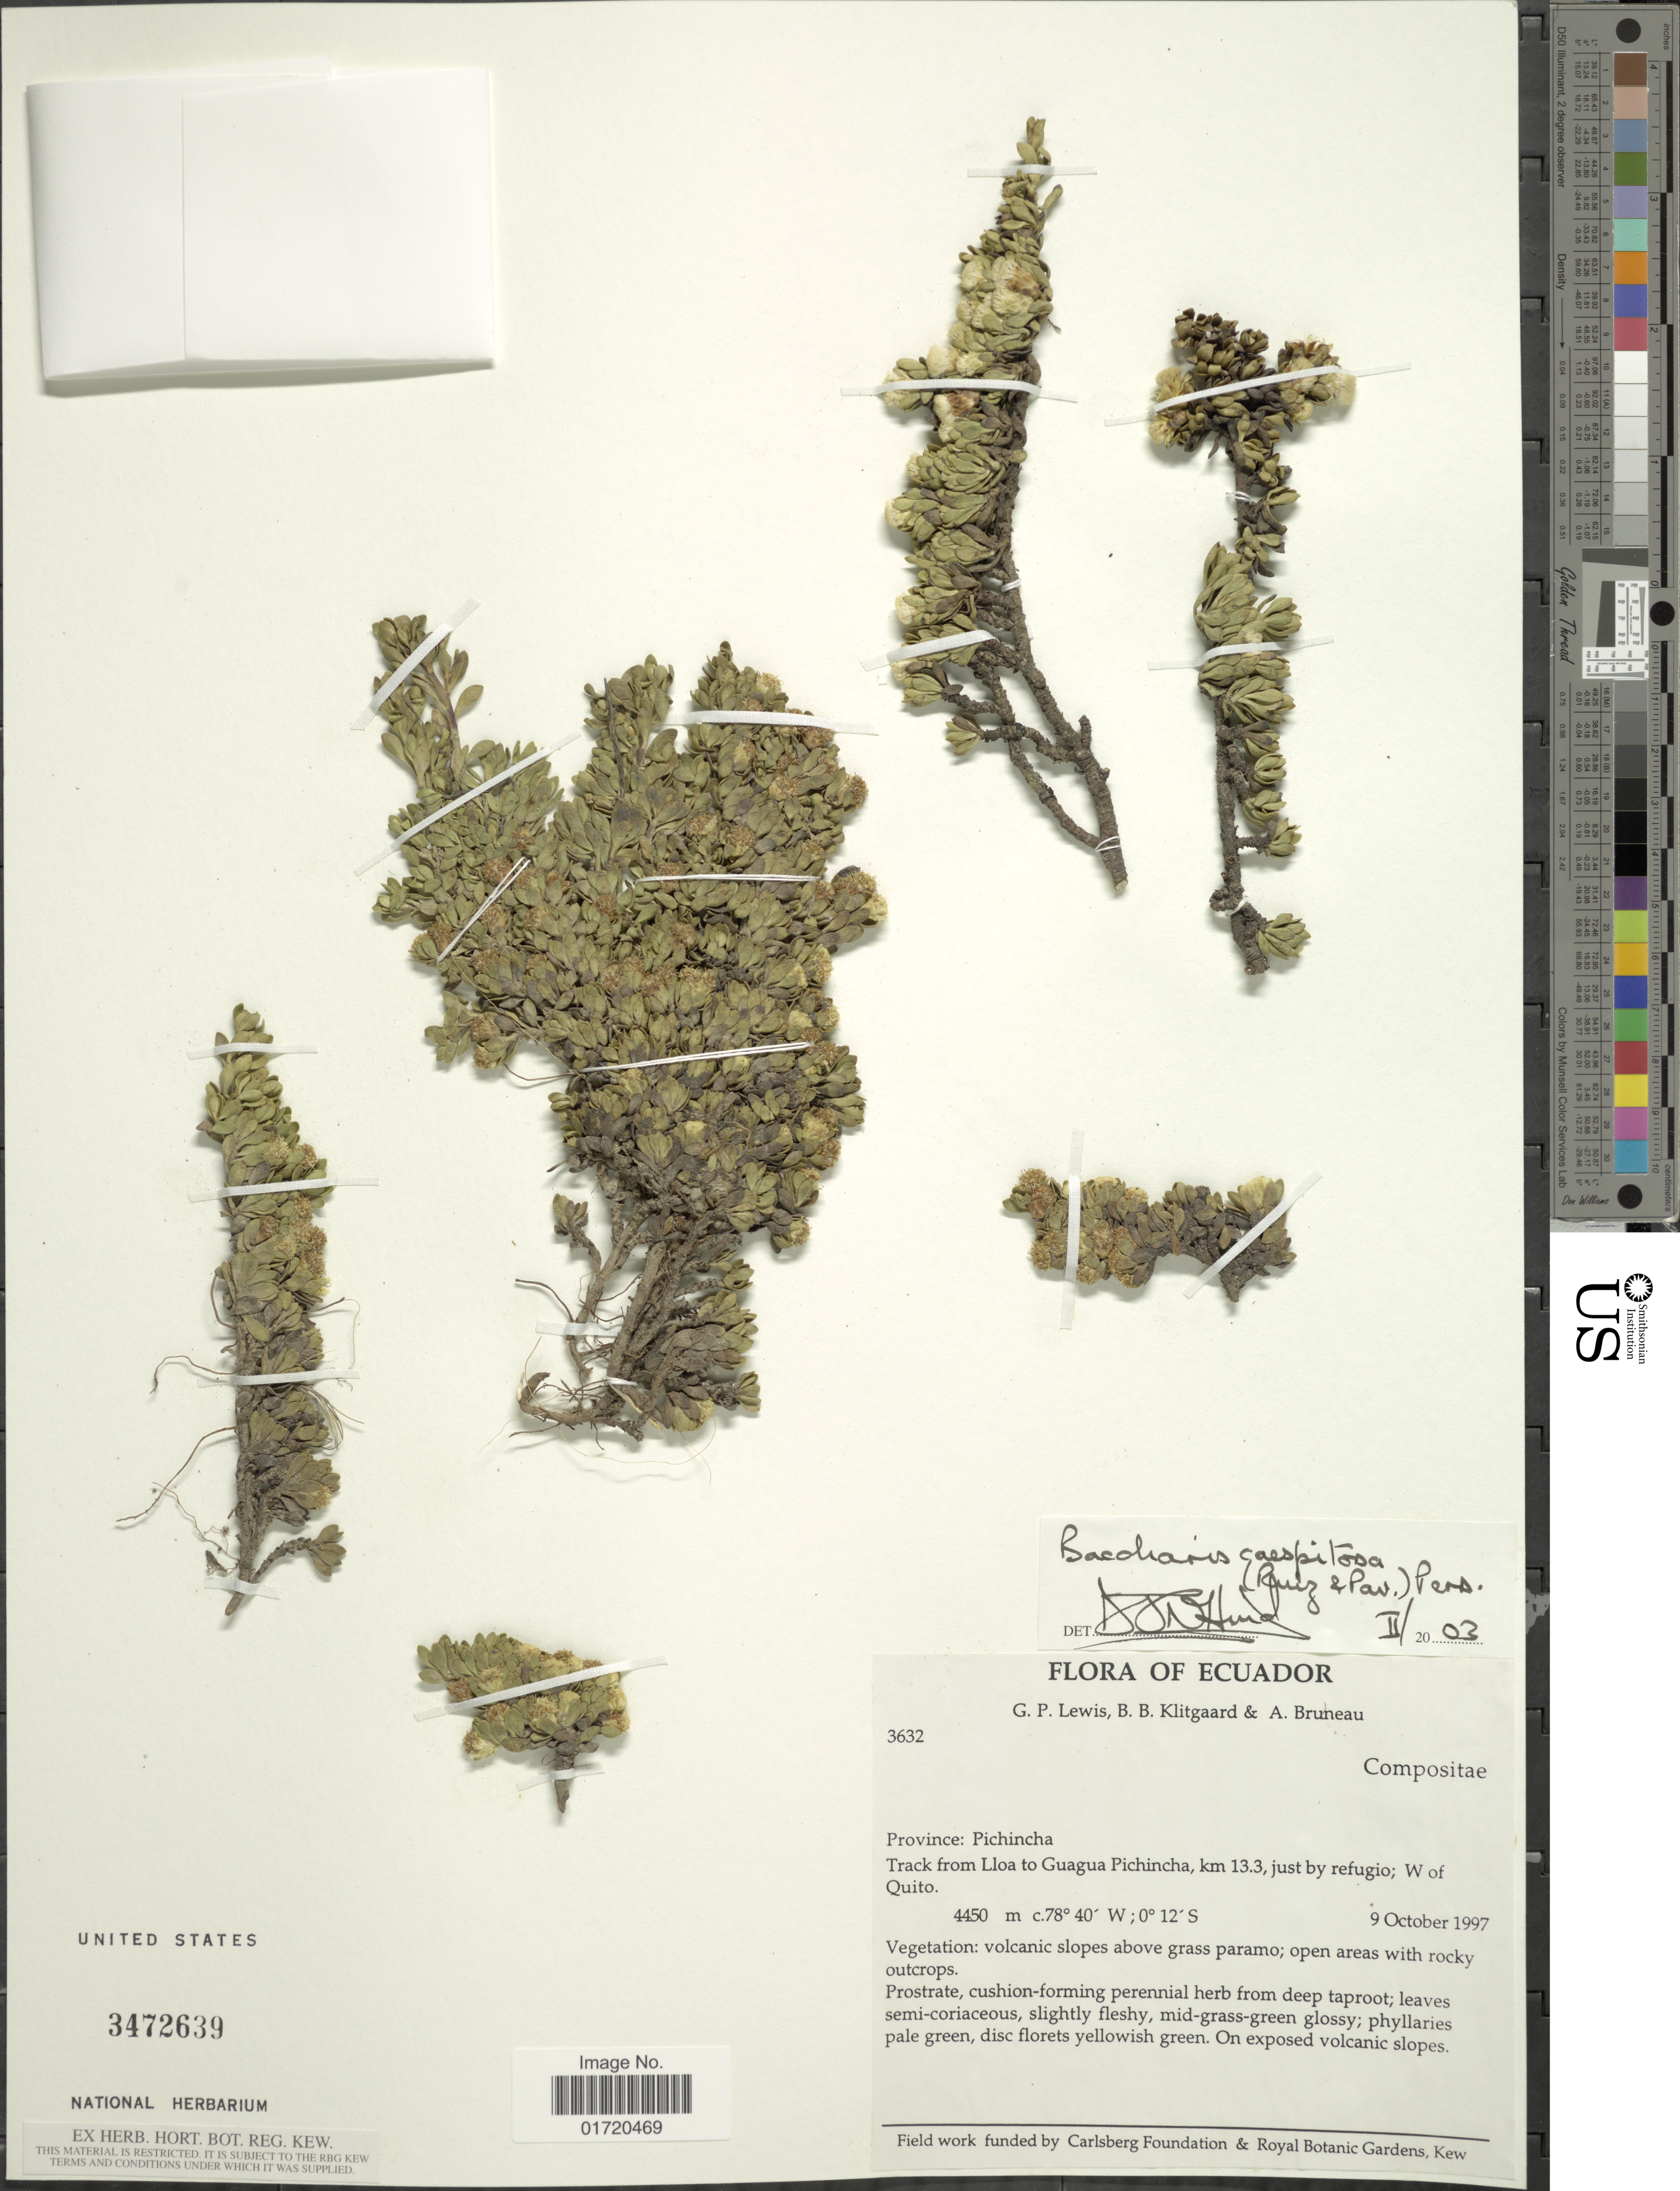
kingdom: Plantae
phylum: Tracheophyta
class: Magnoliopsida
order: Asterales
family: Asteraceae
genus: Baccharis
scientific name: Baccharis caespitosa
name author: (Ruiz & Pav.) Pers.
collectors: G. P. Lewis, B. B. Klitgaard & A. Bruneau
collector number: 3632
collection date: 1997-10-09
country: Ecuador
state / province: Pichincha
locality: Track from Lloa to Guagua Pichincha, km 13.3, just by refugio; W of Quito.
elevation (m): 4450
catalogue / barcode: US 3472639